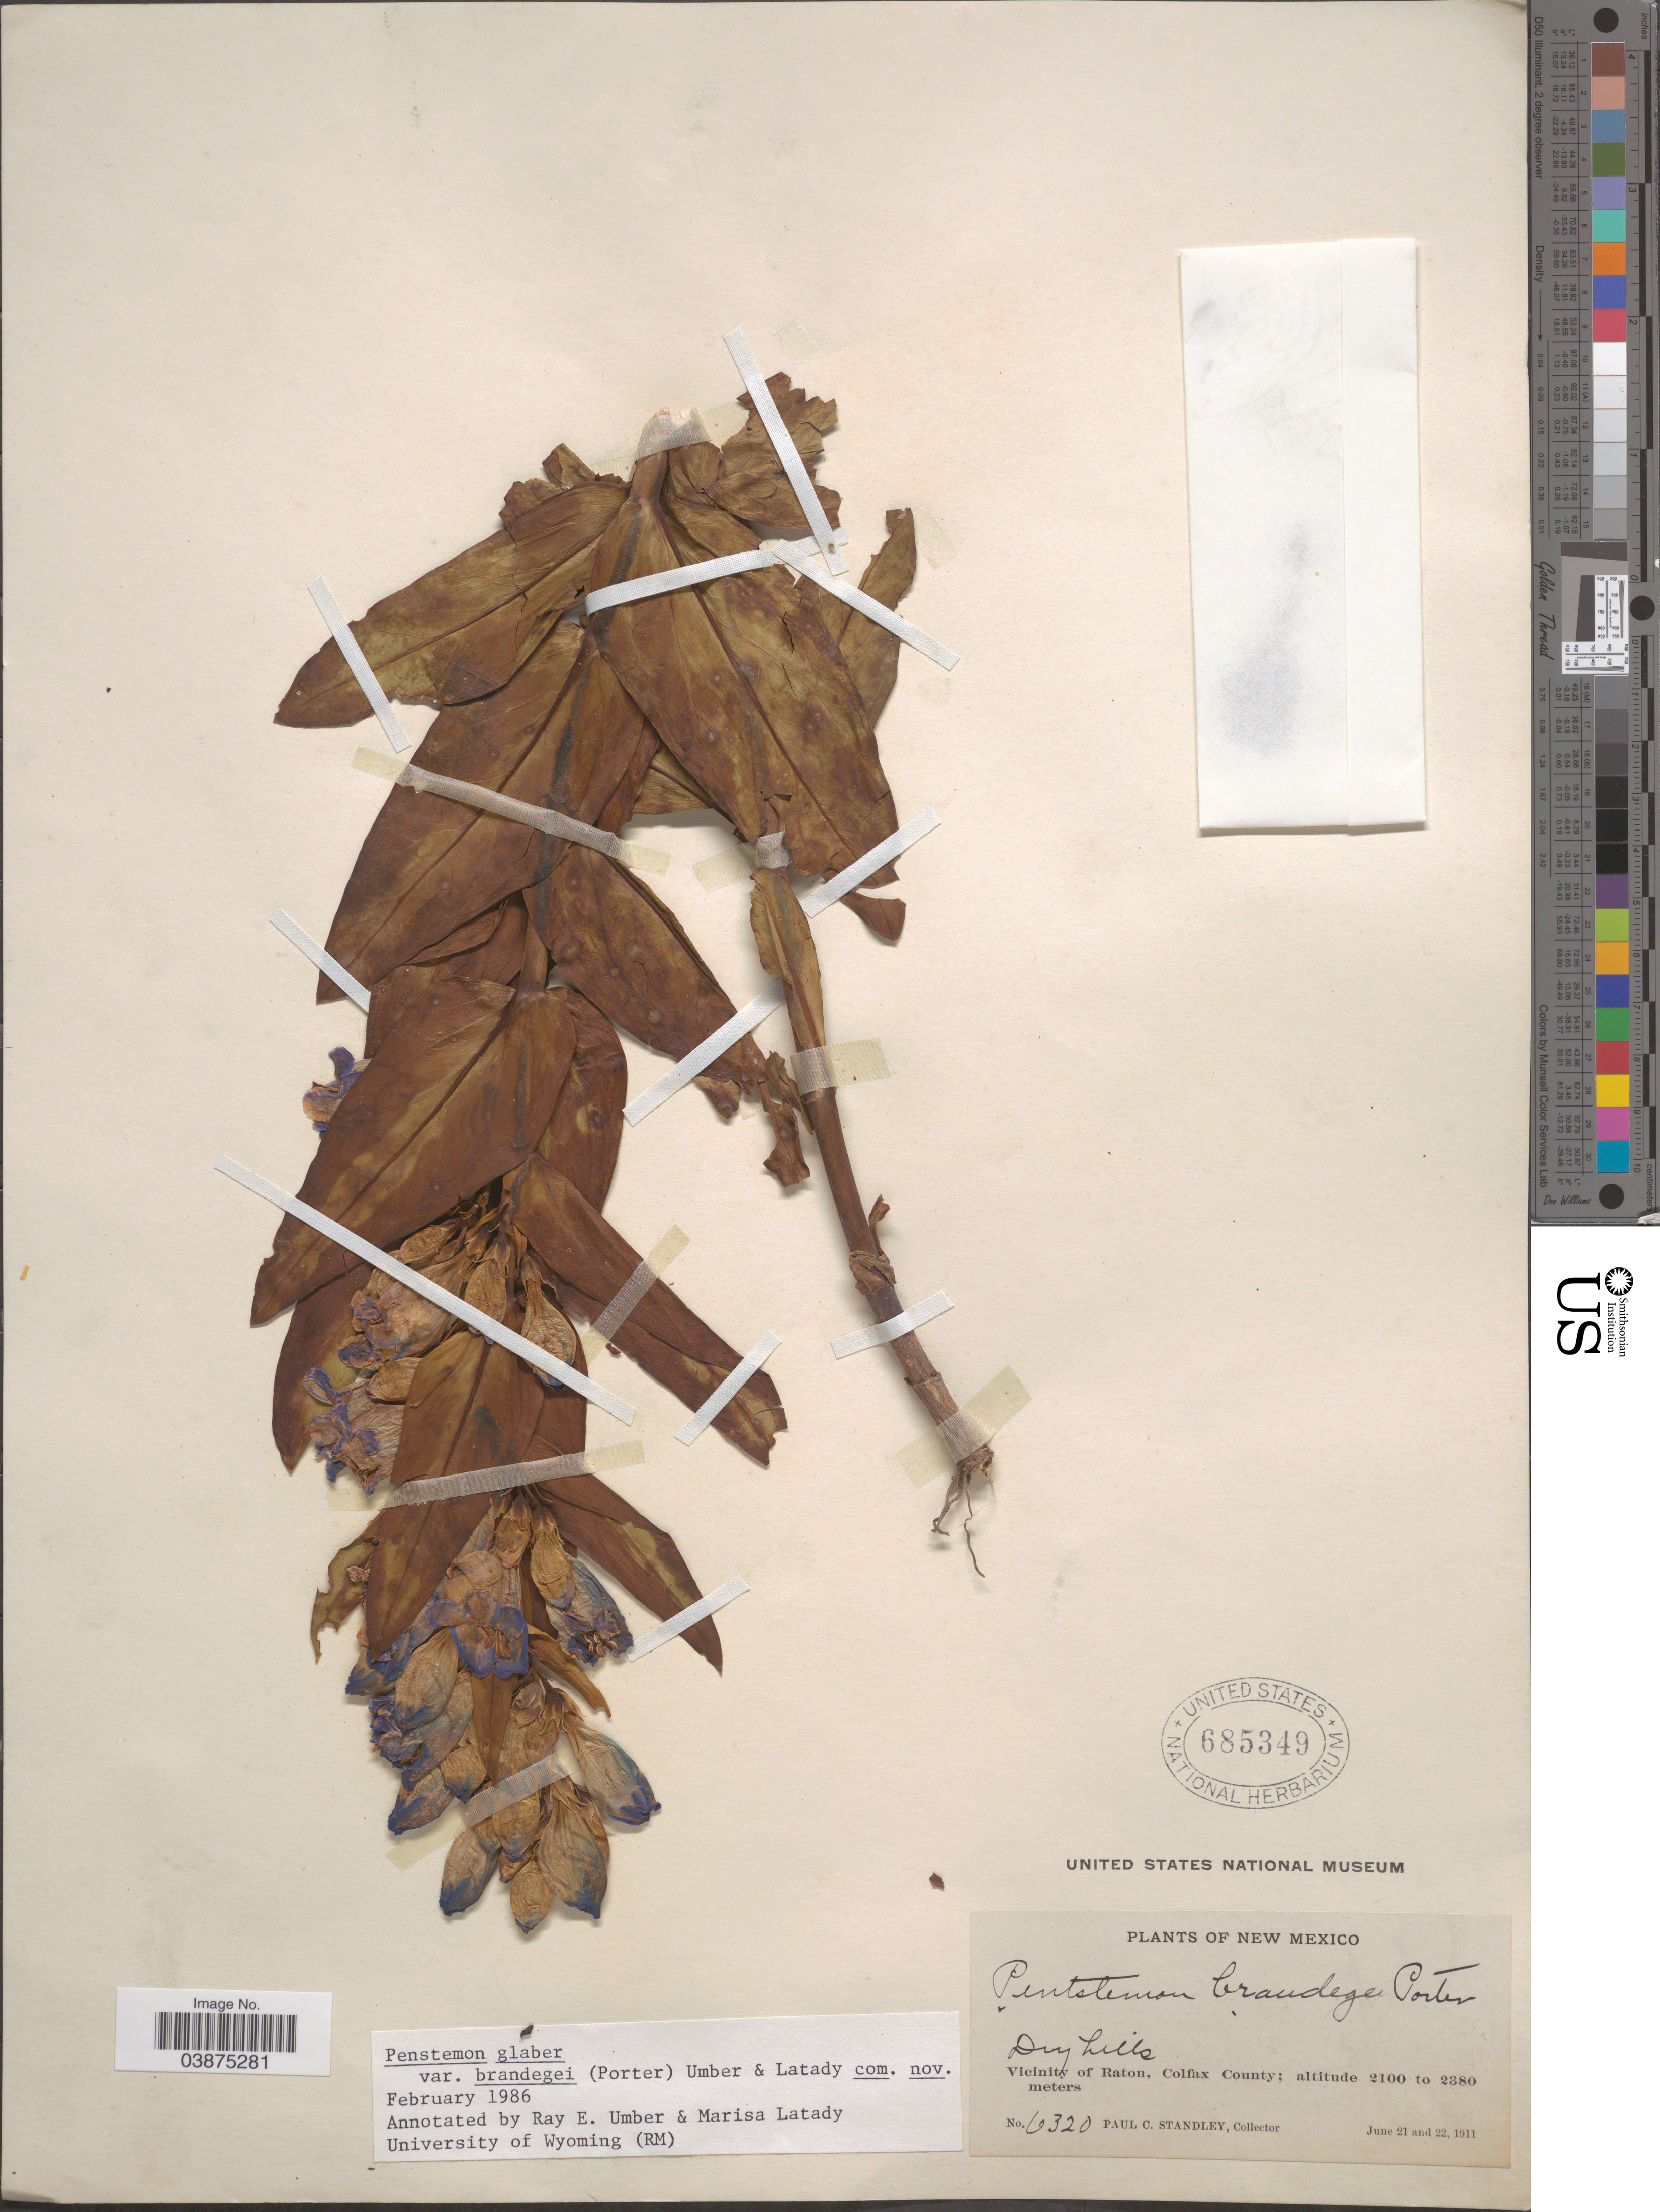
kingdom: Plantae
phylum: Tracheophyta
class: Magnoliopsida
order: Lamiales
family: Plantaginaceae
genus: Penstemon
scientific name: Penstemon glaber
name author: Pursh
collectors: P. C. Standley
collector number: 6320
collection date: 1911-06-21/1911-06-22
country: United States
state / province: New Mexico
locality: Vicinity of Raton, Colfax County.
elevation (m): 2100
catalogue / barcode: US 685349